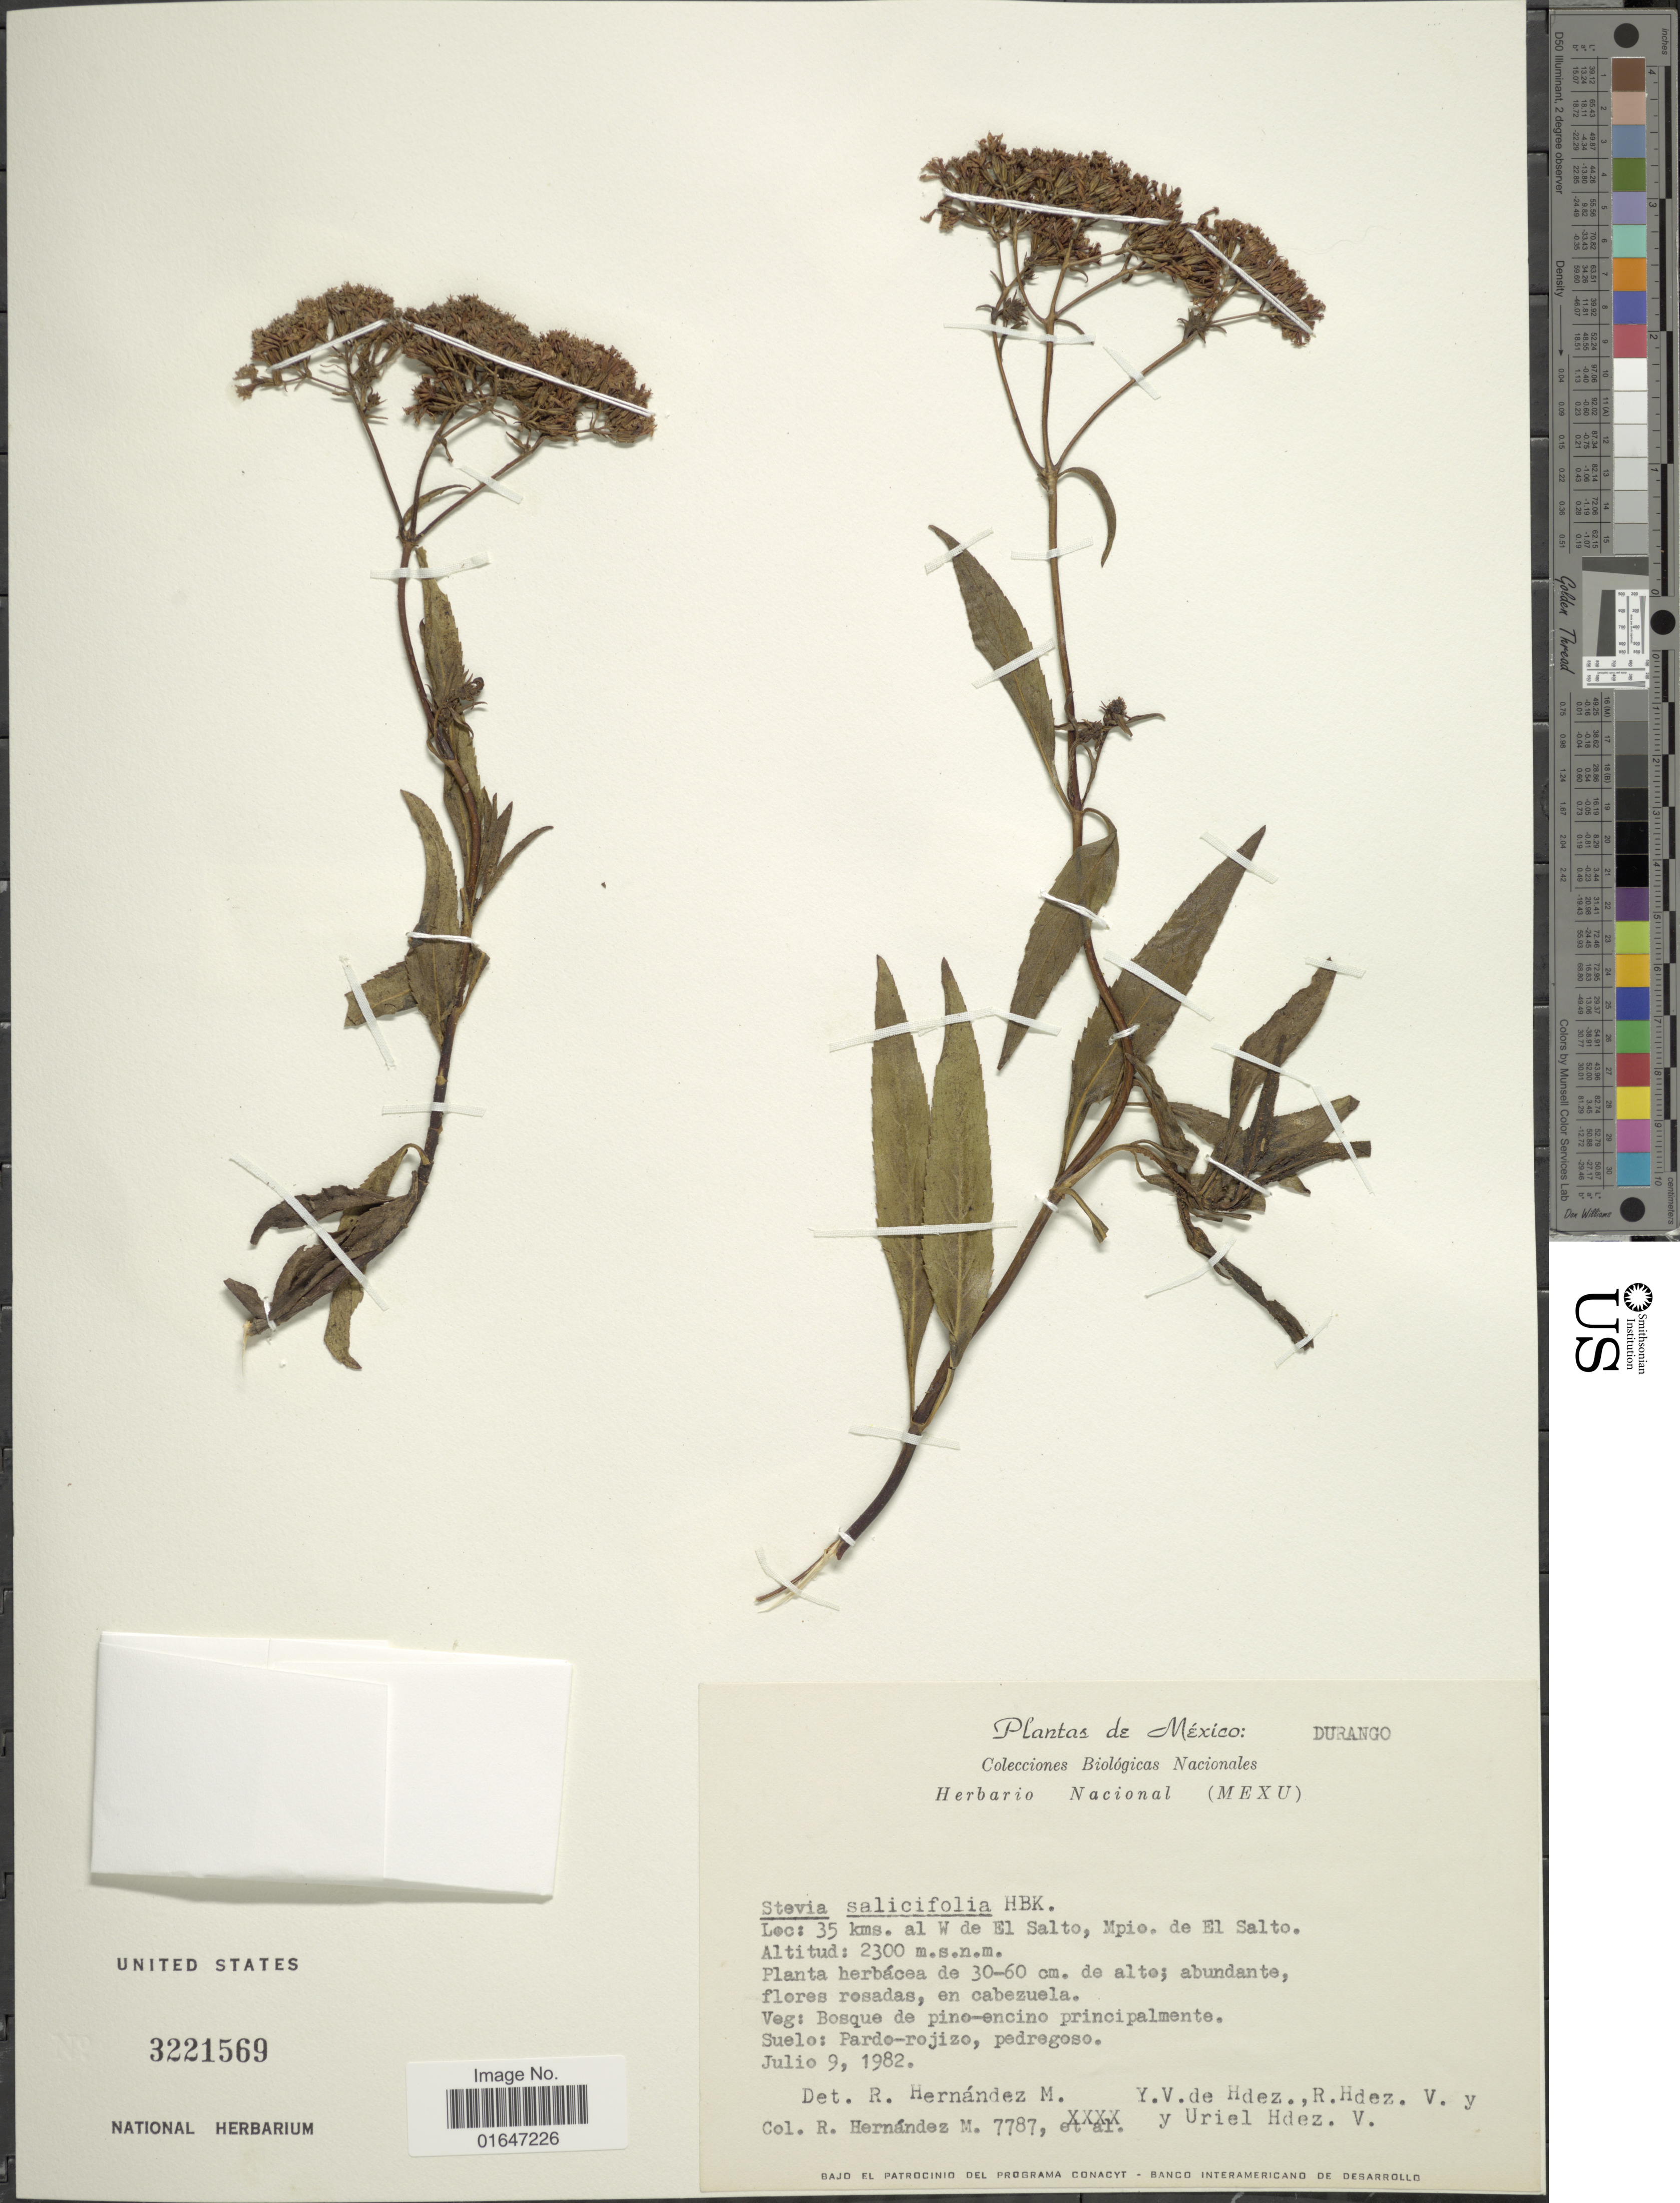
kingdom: Plantae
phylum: Tracheophyta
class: Magnoliopsida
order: Asterales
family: Asteraceae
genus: Stevia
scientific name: Stevia salicifolia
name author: Cav.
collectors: R. Hernández M., Y. V. De Hdez, R. Hdez.-V. & U. Hdez.-V.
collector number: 7787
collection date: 1982-07-09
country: Mexico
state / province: Durango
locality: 35 kms. al W de El Salto, Mpio de El Salto.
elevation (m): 2300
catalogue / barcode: US 3221569